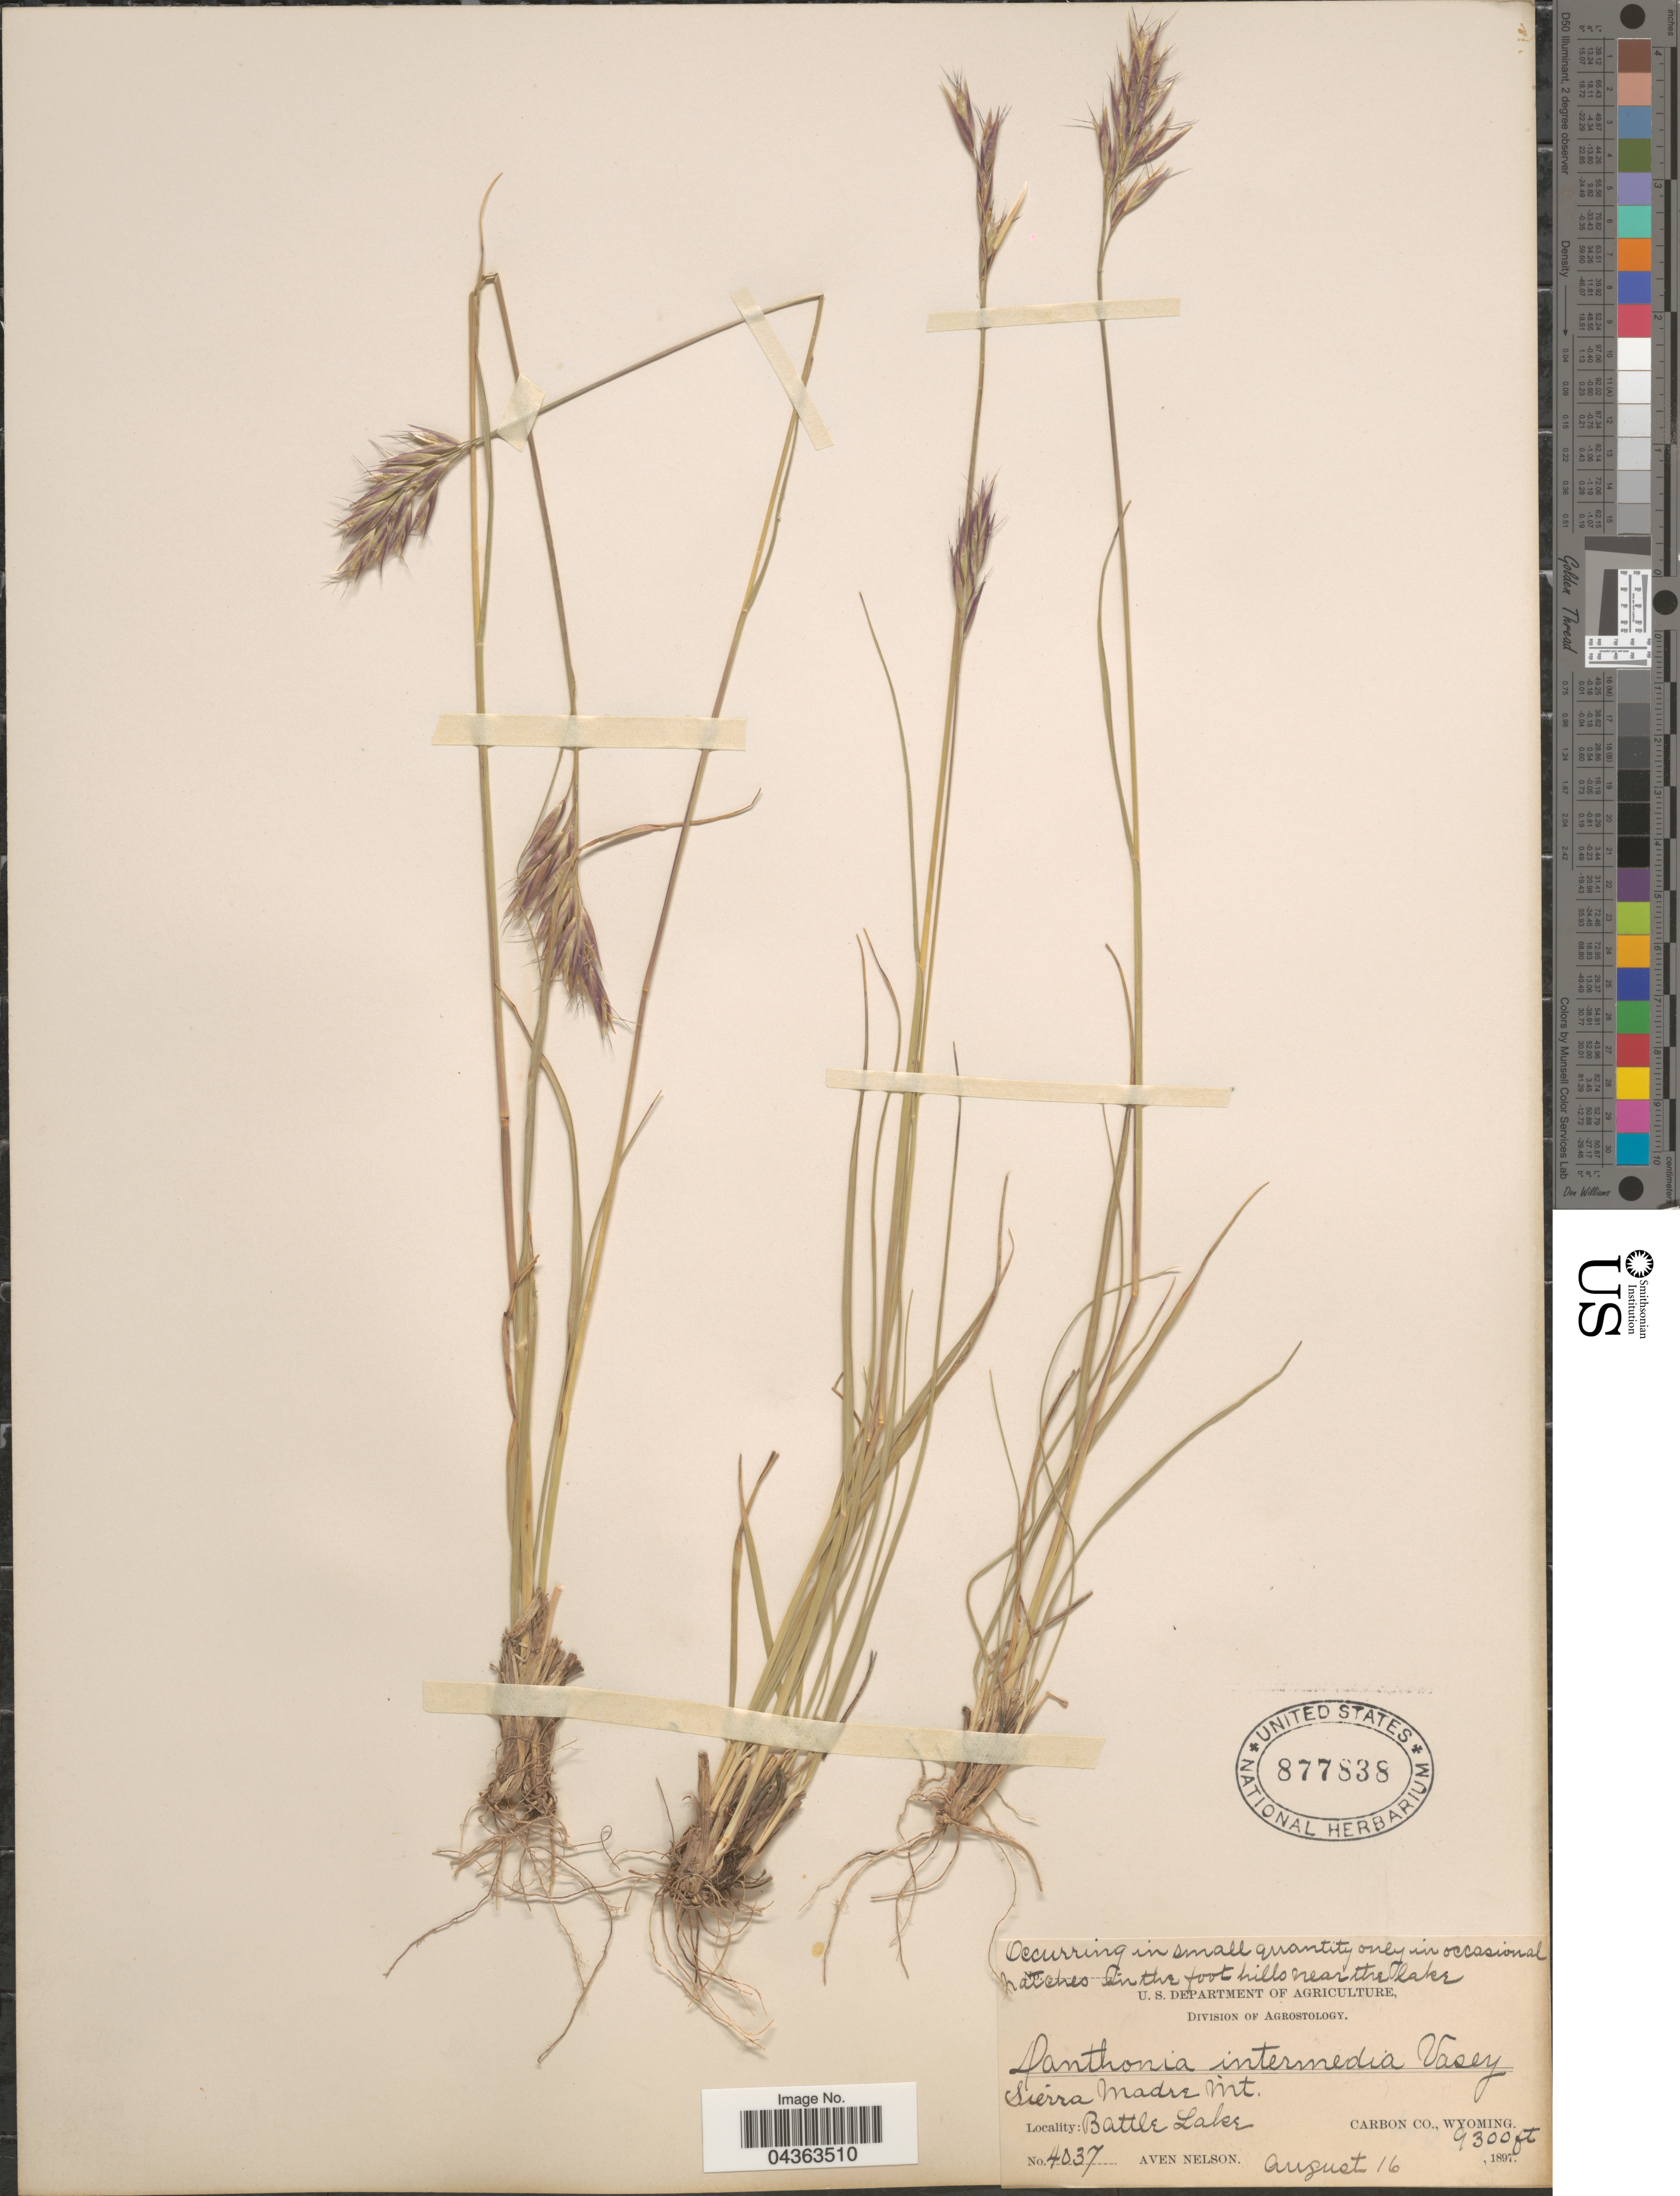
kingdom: Plantae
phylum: Tracheophyta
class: Liliopsida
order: Poales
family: Poaceae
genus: Danthonia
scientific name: Danthonia intermedia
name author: Vasey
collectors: A. Nelson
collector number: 4037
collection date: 1897-08-16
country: United States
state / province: Wyoming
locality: Sierra Madre Mt. Battle Lake. Carbon Co.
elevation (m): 2835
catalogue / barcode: US 877838